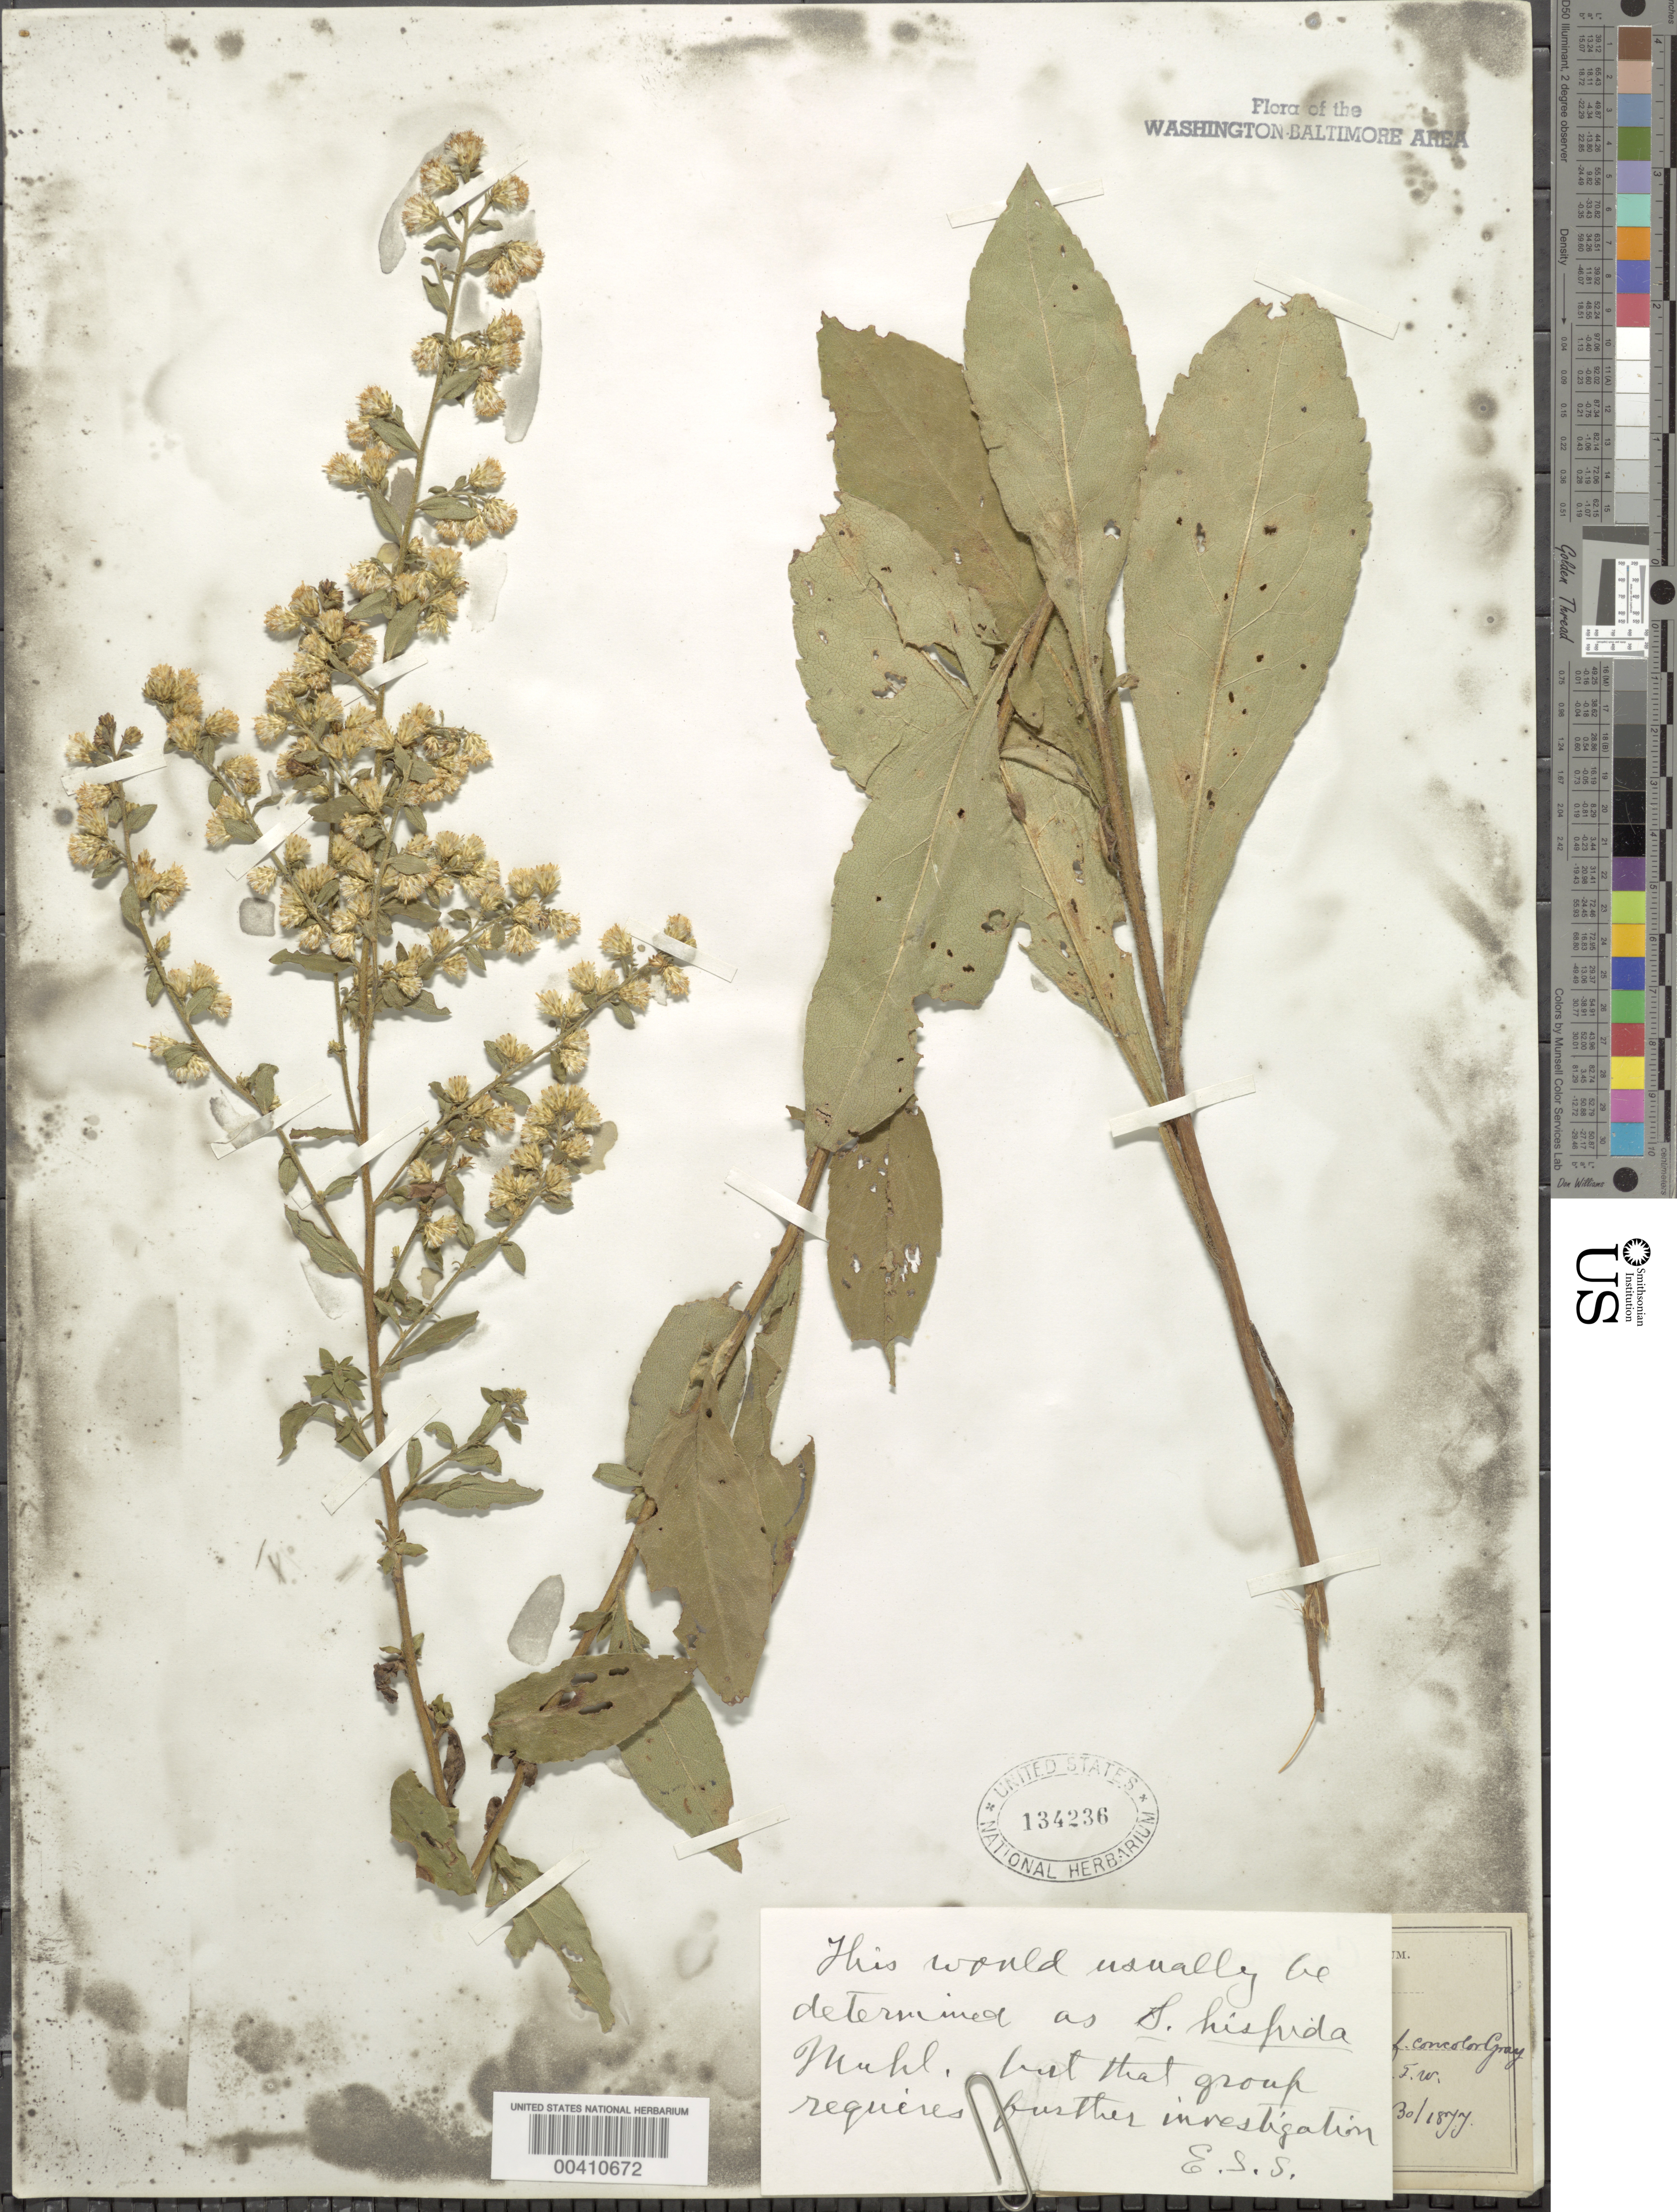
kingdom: Plantae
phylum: Tracheophyta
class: Magnoliopsida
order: Asterales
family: Asteraceae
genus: Solidago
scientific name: Solidago hispida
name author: Muhl. ex Willd.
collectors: L. F. Ward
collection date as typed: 30 Sep 1877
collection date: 1877-09-30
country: United States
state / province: District of Columbia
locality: Rock Creek Rock Creek Park & vicinity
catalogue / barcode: US 134236